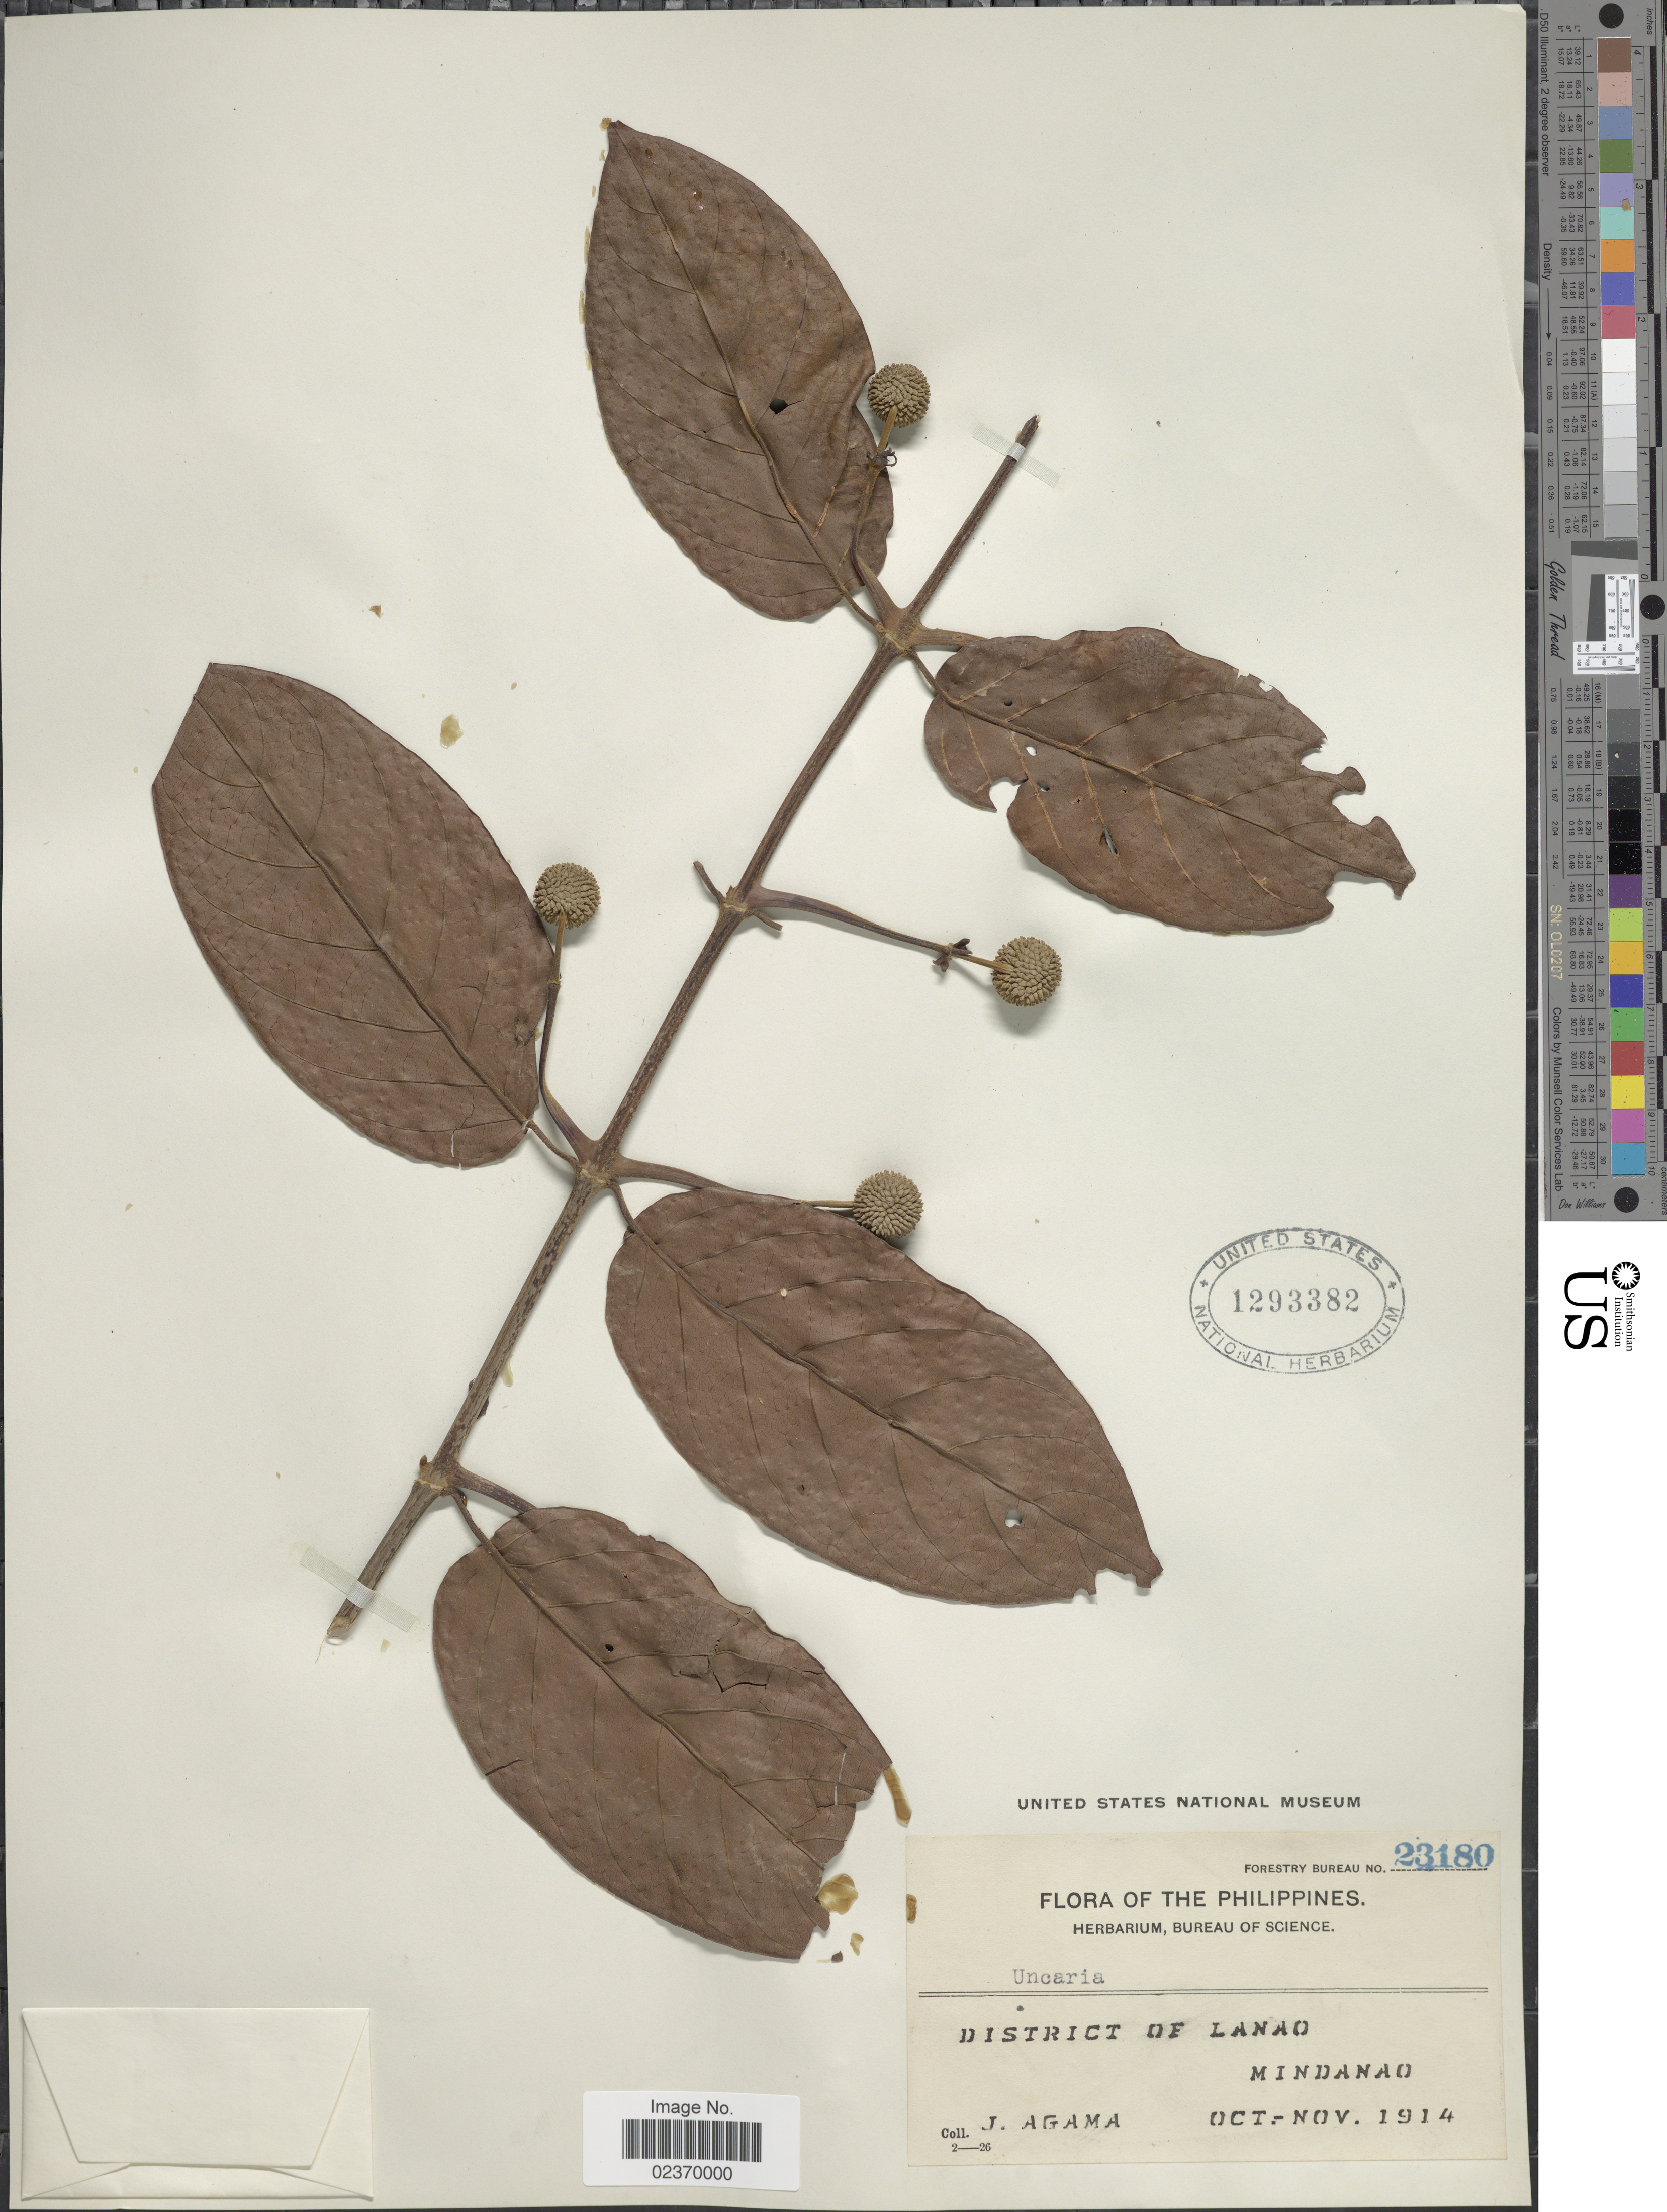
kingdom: Plantae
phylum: Tracheophyta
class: Magnoliopsida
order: Gentianales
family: Rubiaceae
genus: Uncaria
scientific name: Uncaria sp.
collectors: J. Agama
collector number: Forestry Bureau 23180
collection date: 1914-10/1914-11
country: Philippines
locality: District of Lanao, Mindanao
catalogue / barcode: US 1293382